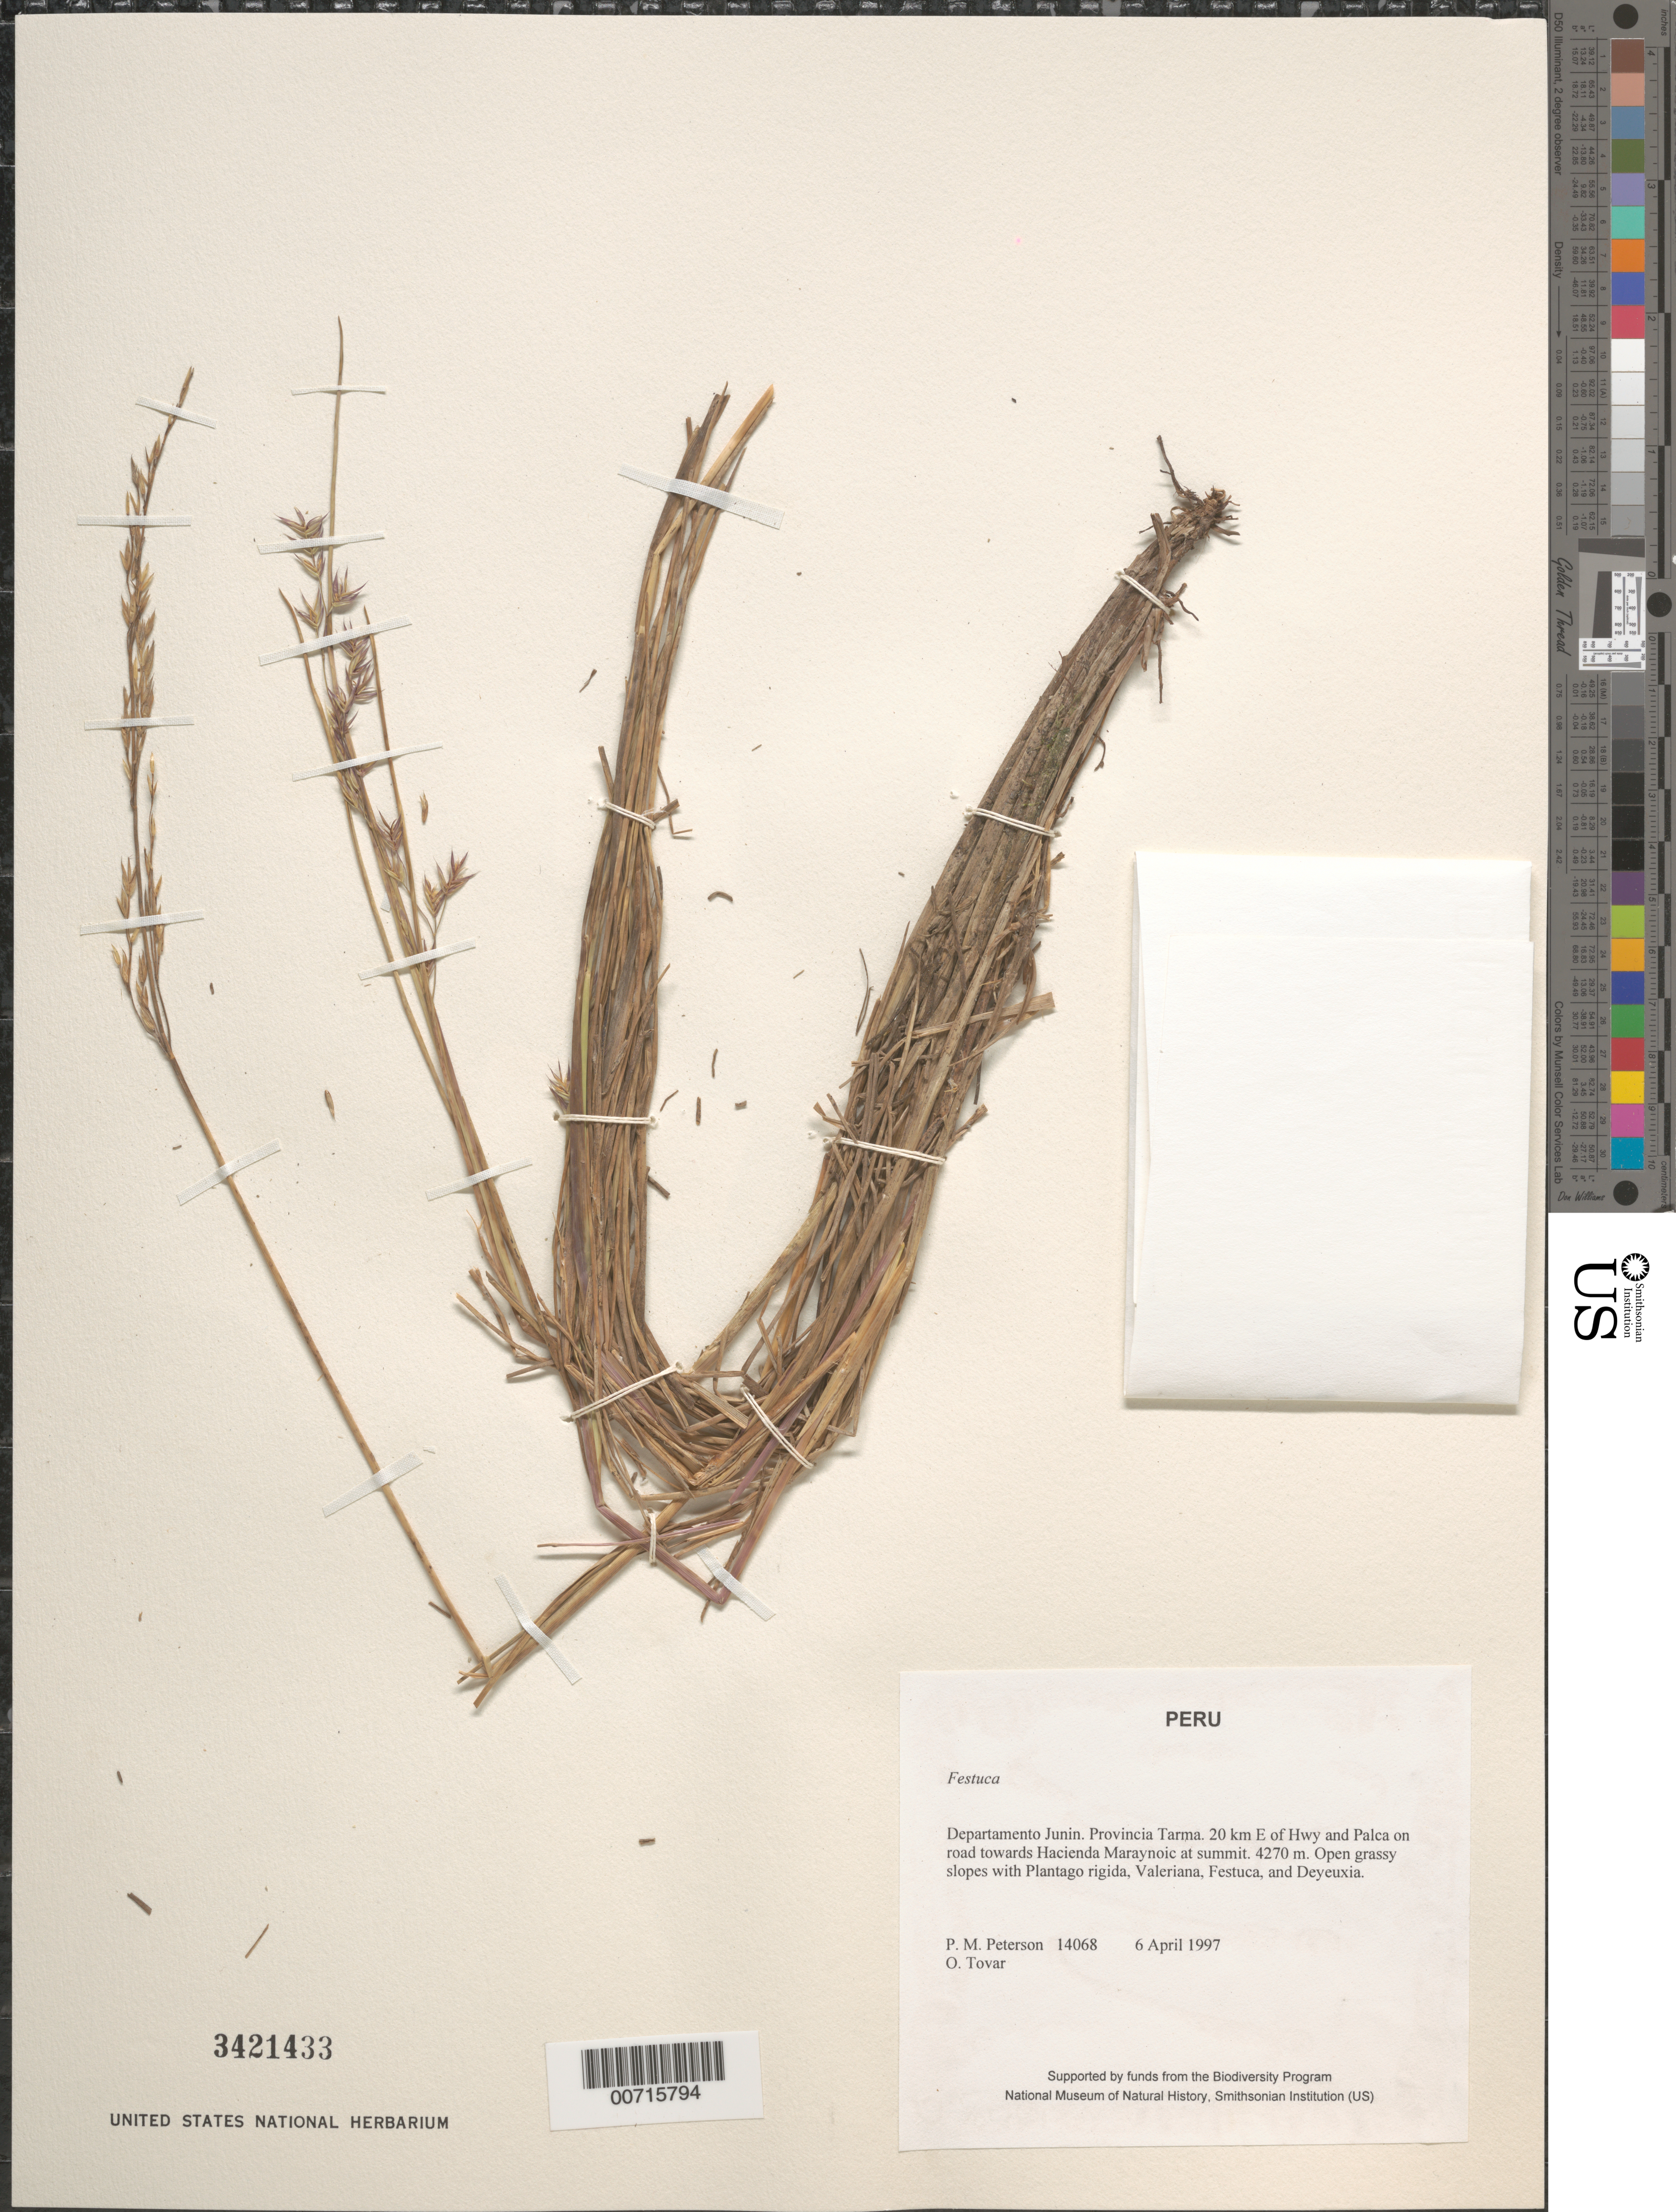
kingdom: Plantae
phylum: Tracheophyta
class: Liliopsida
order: Poales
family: Poaceae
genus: Festuca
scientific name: Festuca sp.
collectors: P. M. Peterson & Ó. Tovar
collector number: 14068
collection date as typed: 06 Apr 1997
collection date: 1997-04-06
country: Peru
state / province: Junín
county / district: Tarma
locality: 20 km E of Hwy and Palca on road towards Hacienda Maraynoic at summit.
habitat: Open grassy slopes with Plantago rigida, Valeriana, Festuca, and Deyeuxia.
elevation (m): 4270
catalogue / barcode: US 3421433